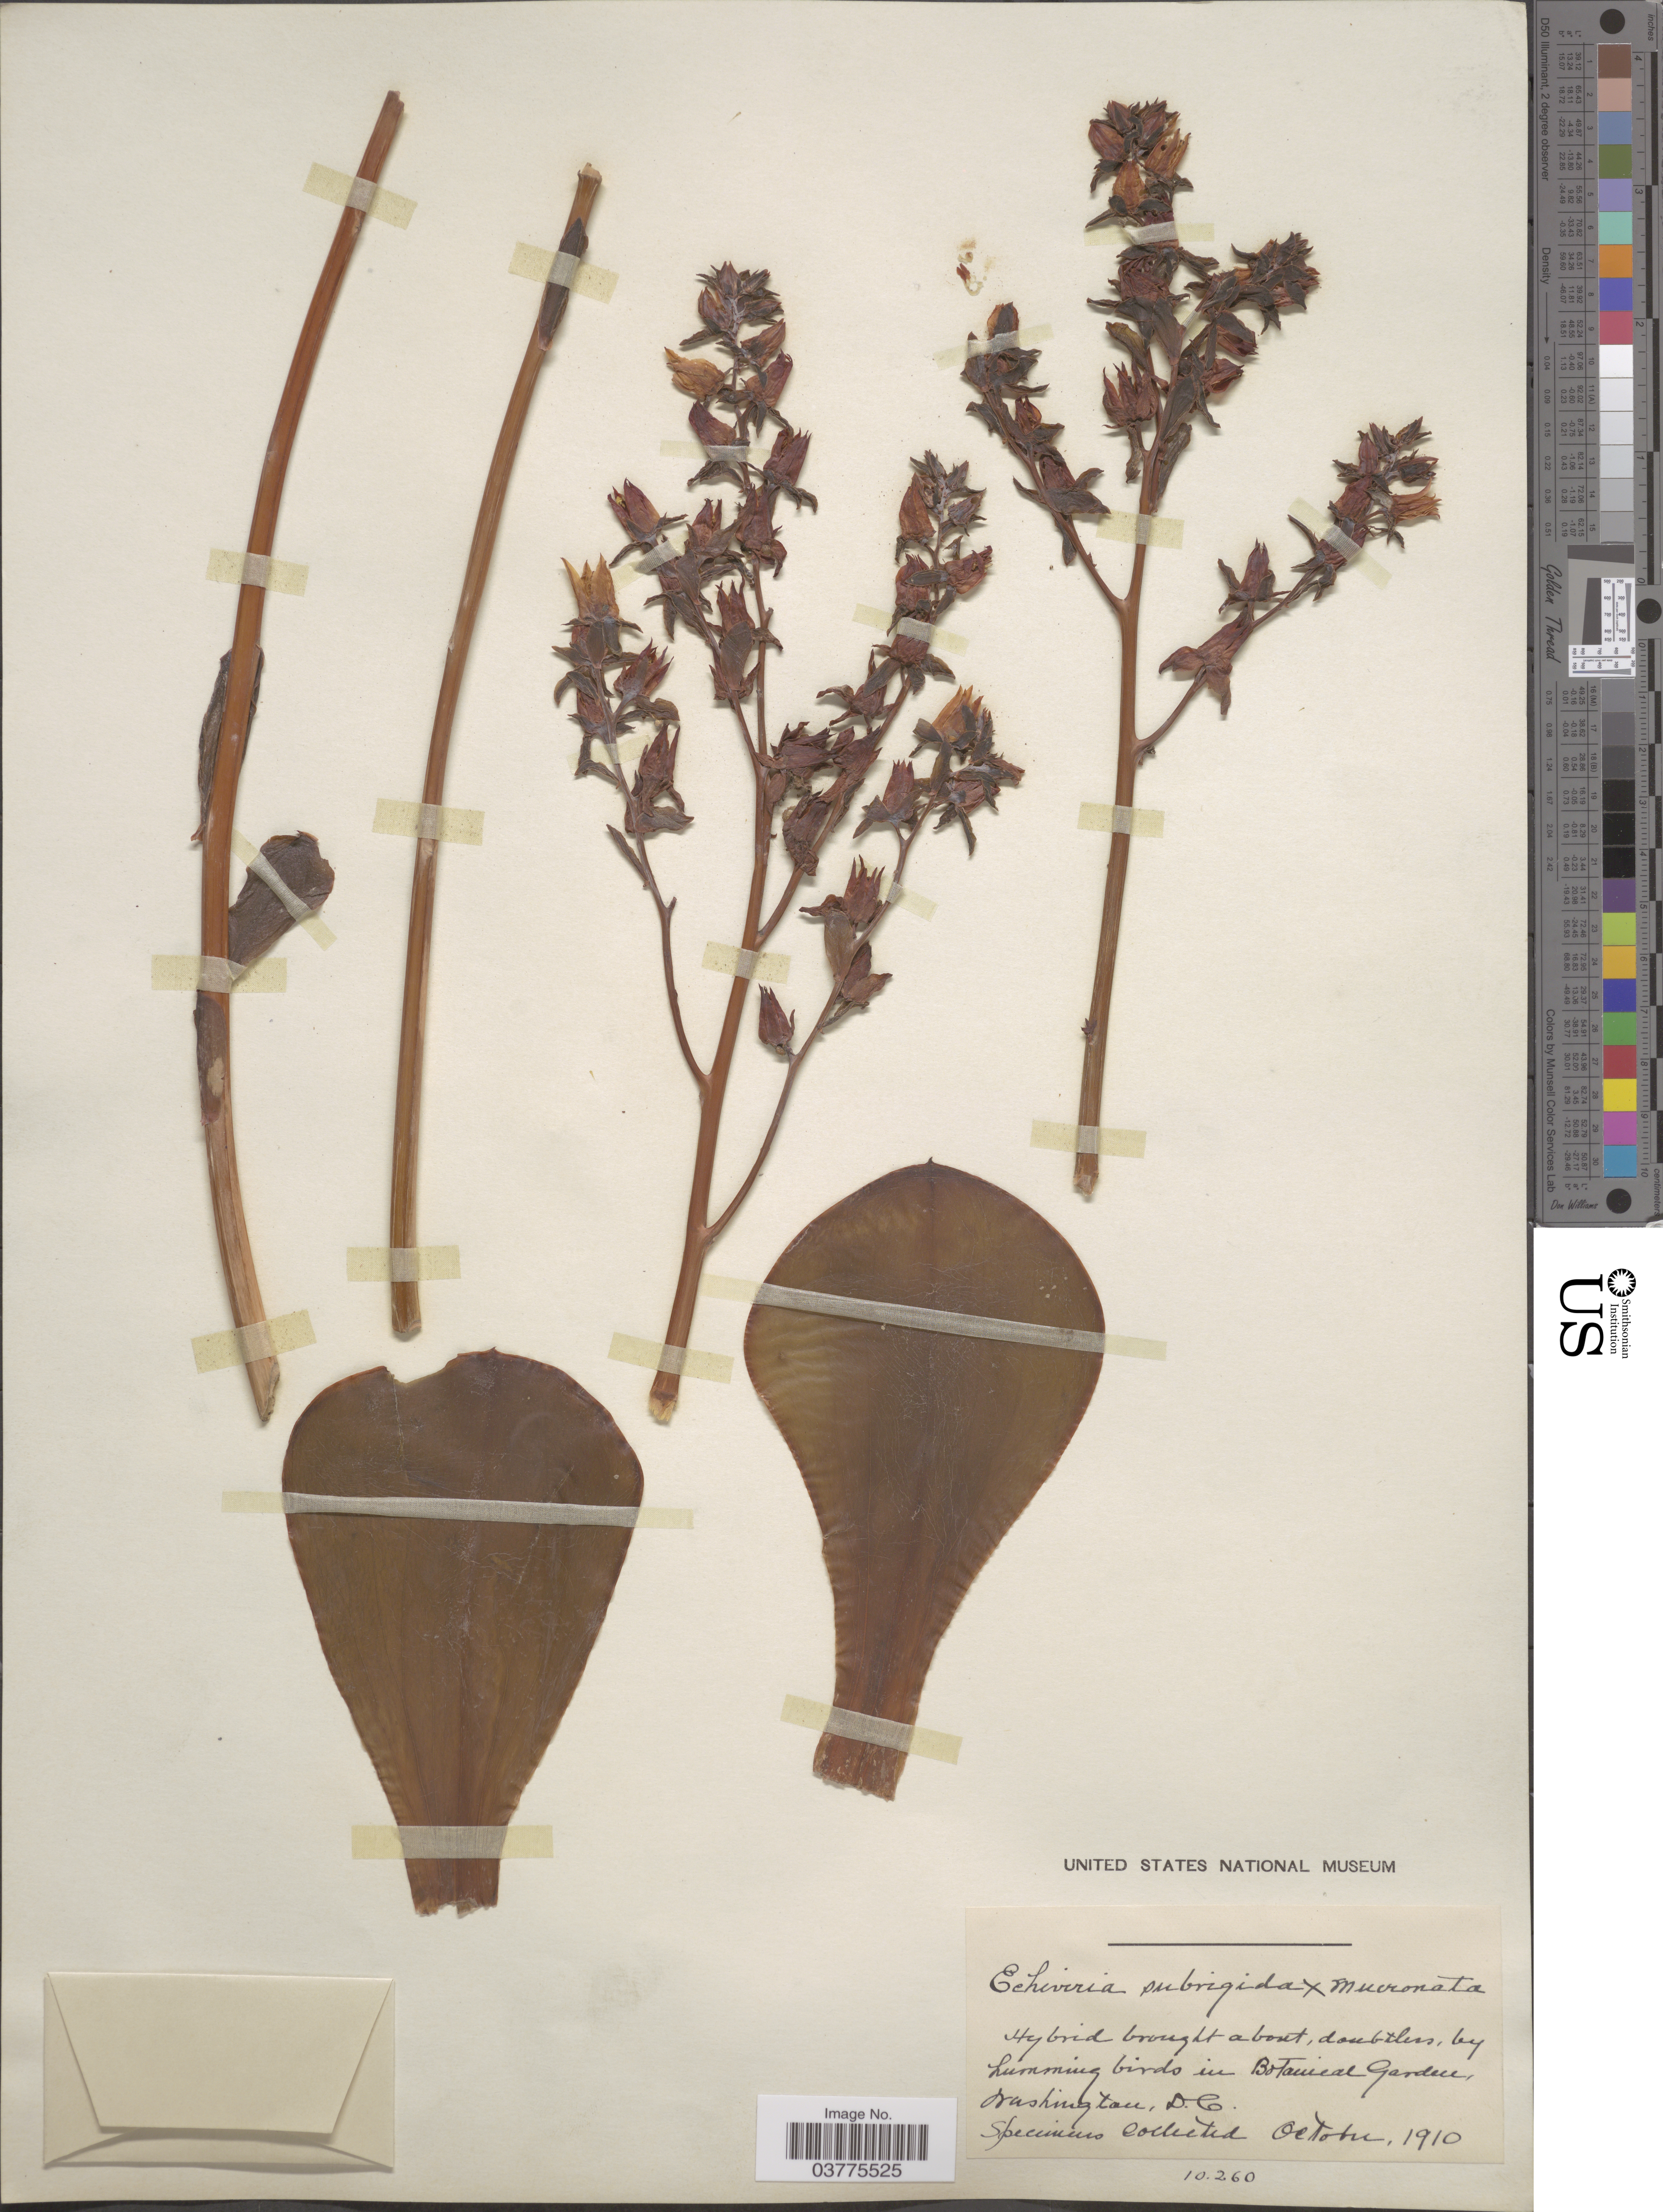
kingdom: Plantae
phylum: Tracheophyta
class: Magnoliopsida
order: Saxifragales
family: Crassulaceae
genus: Echeveria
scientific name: Echeveria subrigida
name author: (B.L. Rob. & Seaton) Rose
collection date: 1910-10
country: United States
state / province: District of Columbia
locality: In Botanical Garden, Washington, DC.